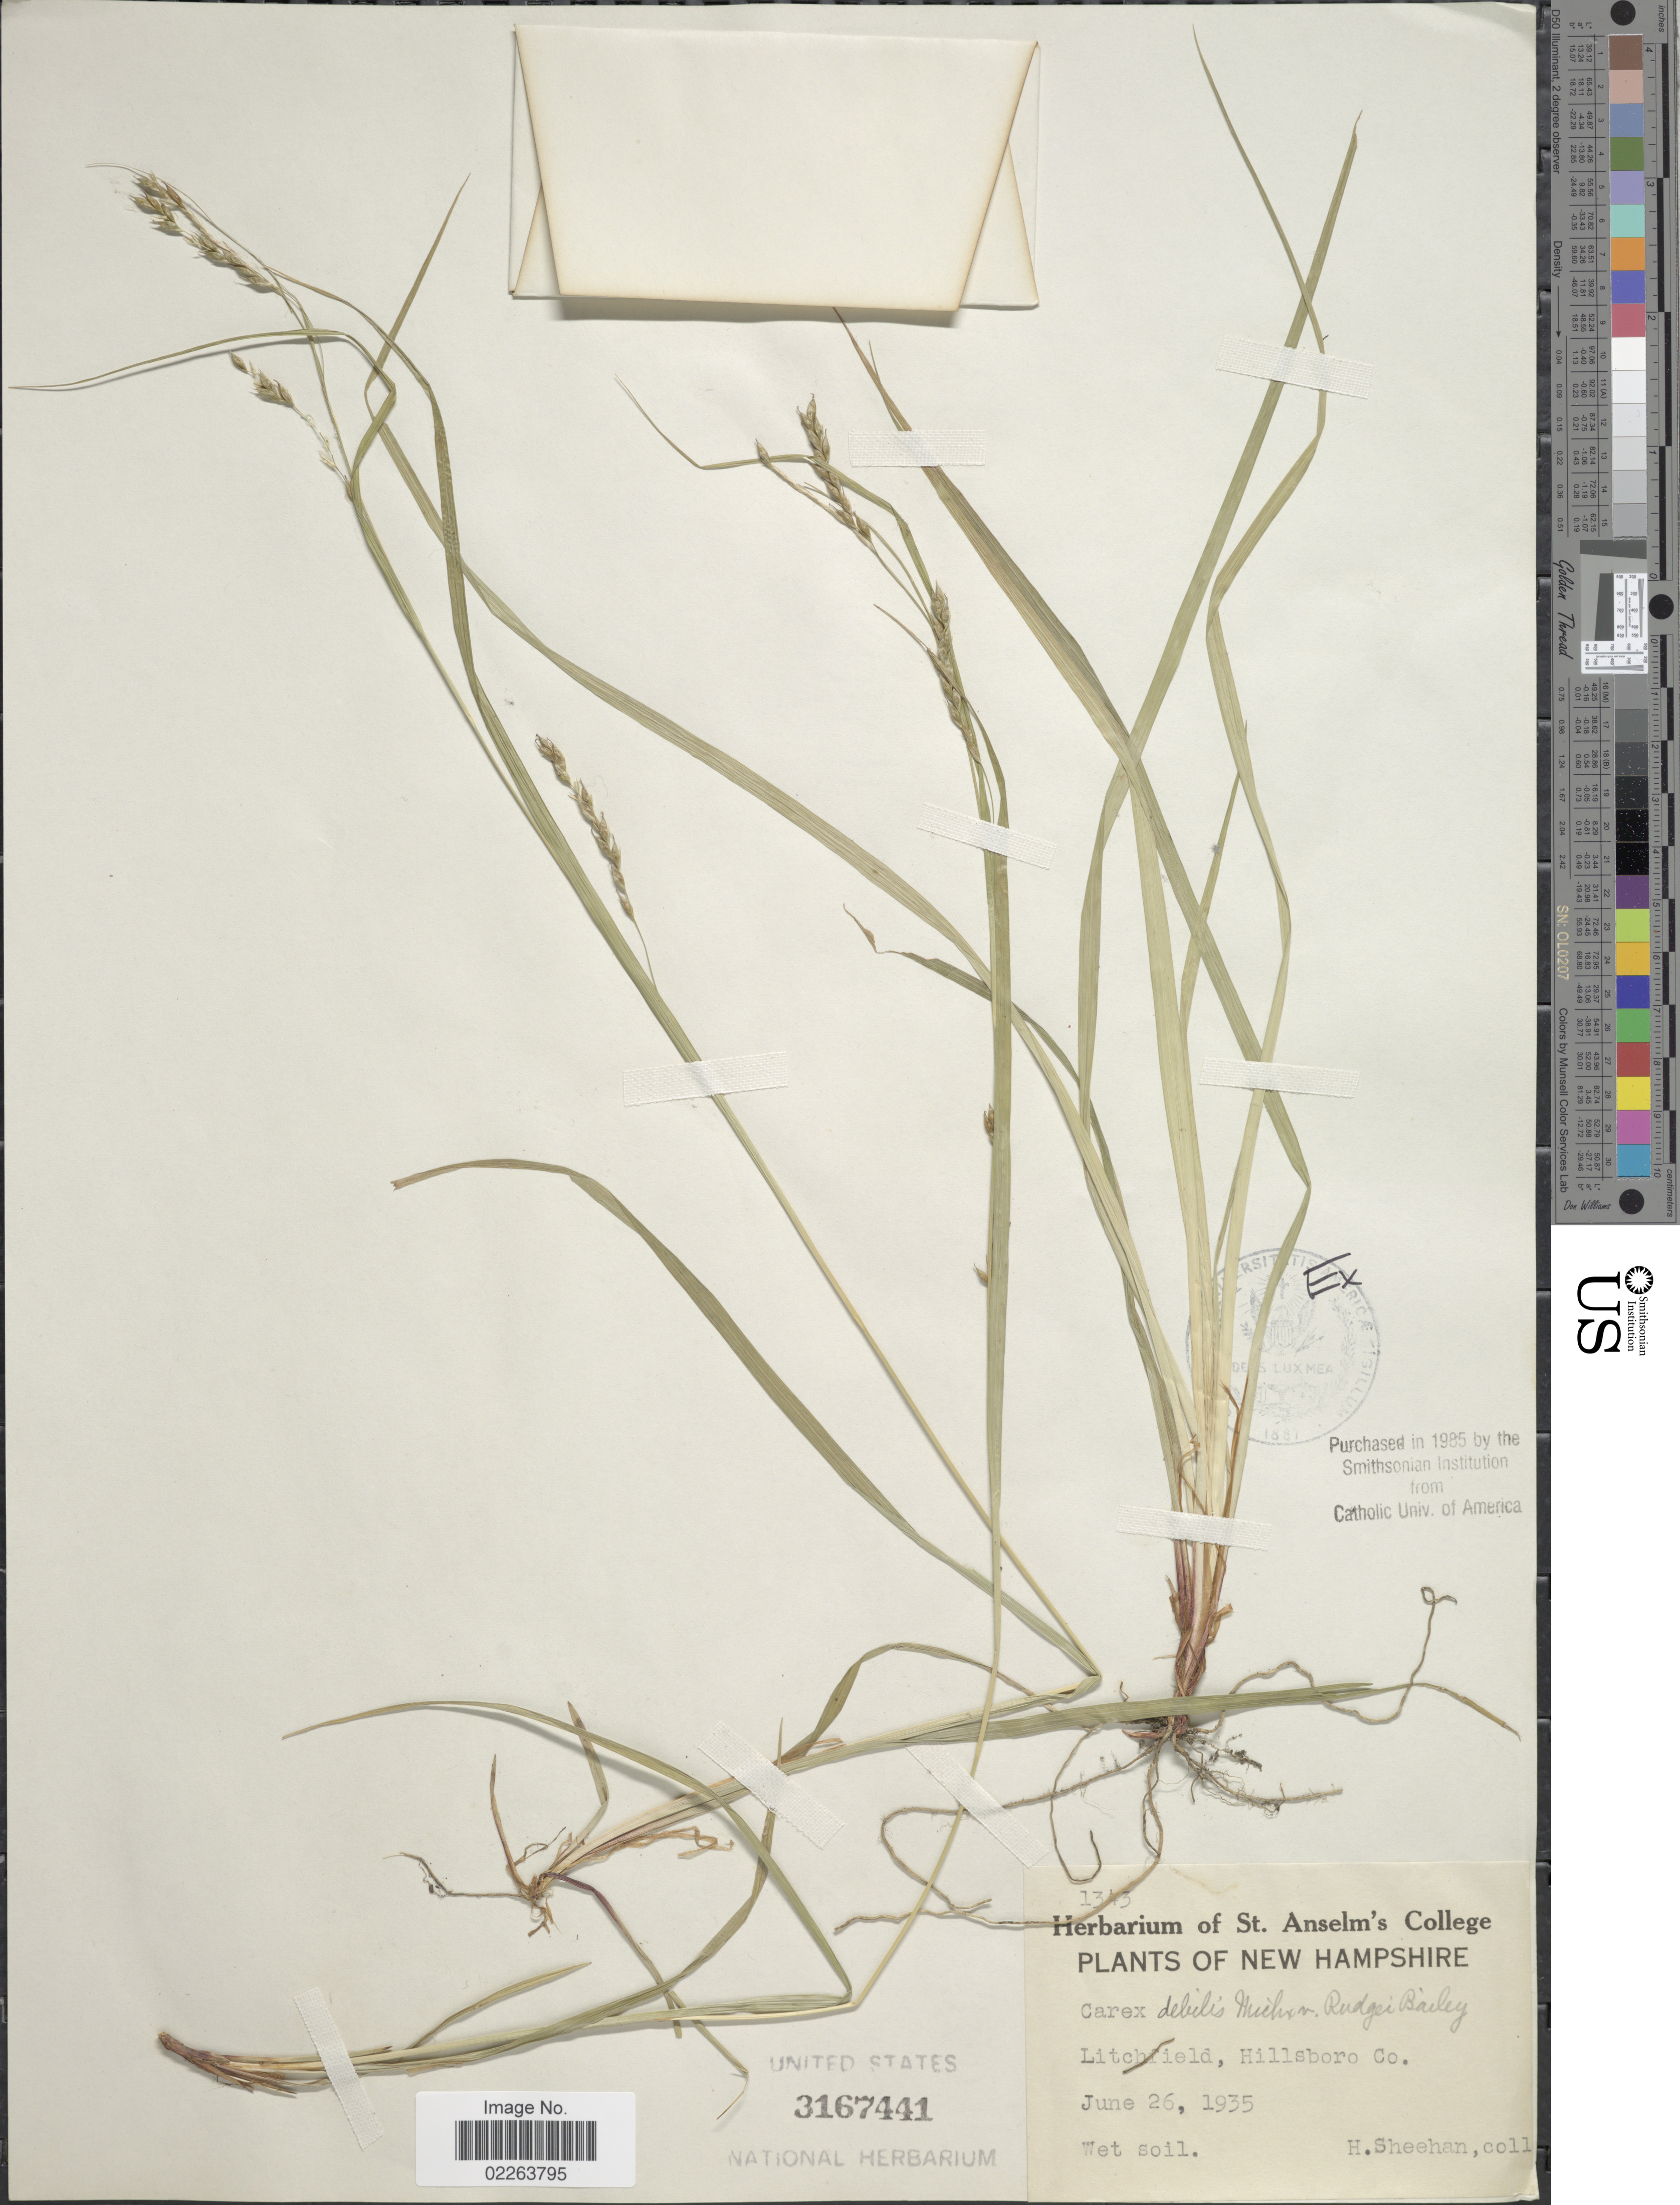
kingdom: Plantae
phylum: Tracheophyta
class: Liliopsida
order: Poales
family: Cyperaceae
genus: Carex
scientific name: Carex flexuosa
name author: Muhl. ex Willd.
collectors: H. Sheehan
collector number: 1343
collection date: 1935-06-26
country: United States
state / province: New Hampshire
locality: Litchfield, Hillsboro Co.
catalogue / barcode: US 3167441